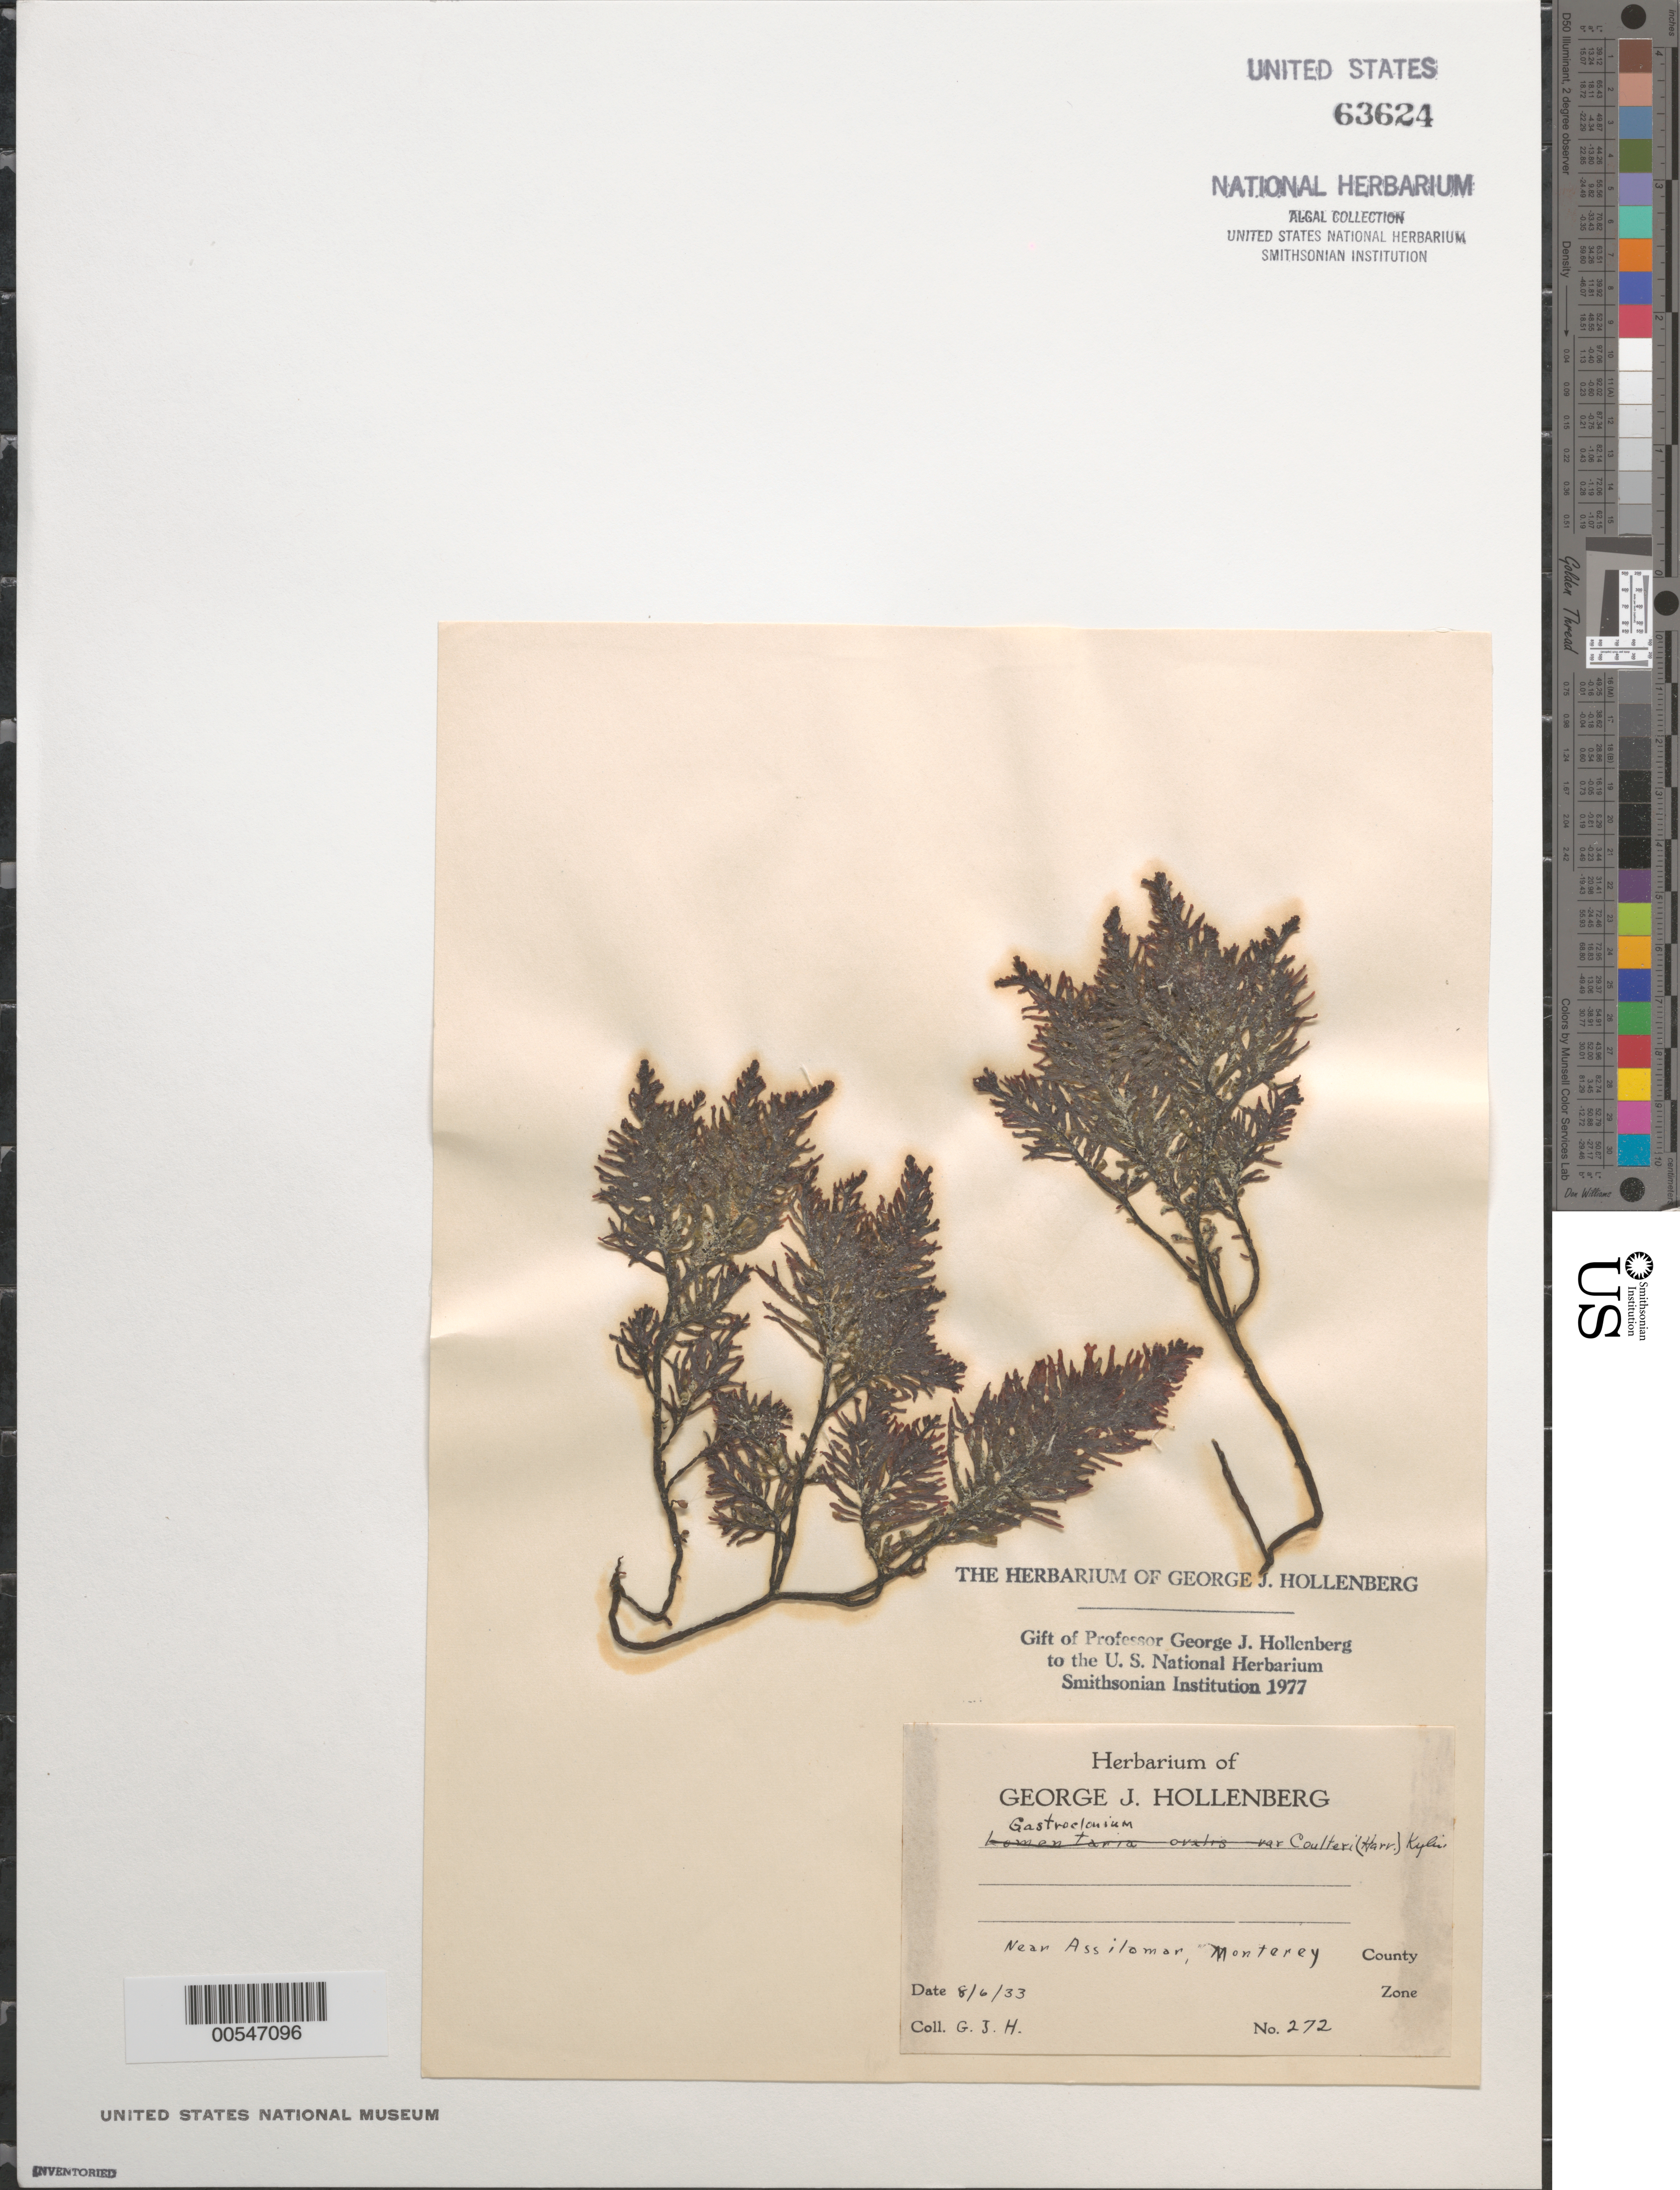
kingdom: Plantae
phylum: Rhodophyta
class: Florideophyceae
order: Rhodymeniales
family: Champiaceae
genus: Neogastroclonium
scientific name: Neogastroclonium subarticulatum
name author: (Turner) L. Le Gall et al.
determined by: Algae name updating Project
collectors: G. Hollenberg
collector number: GJH 272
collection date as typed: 06 Aug 1933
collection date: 1933-08-06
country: United States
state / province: California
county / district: Monterey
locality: Near Asilomar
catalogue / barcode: US 63624